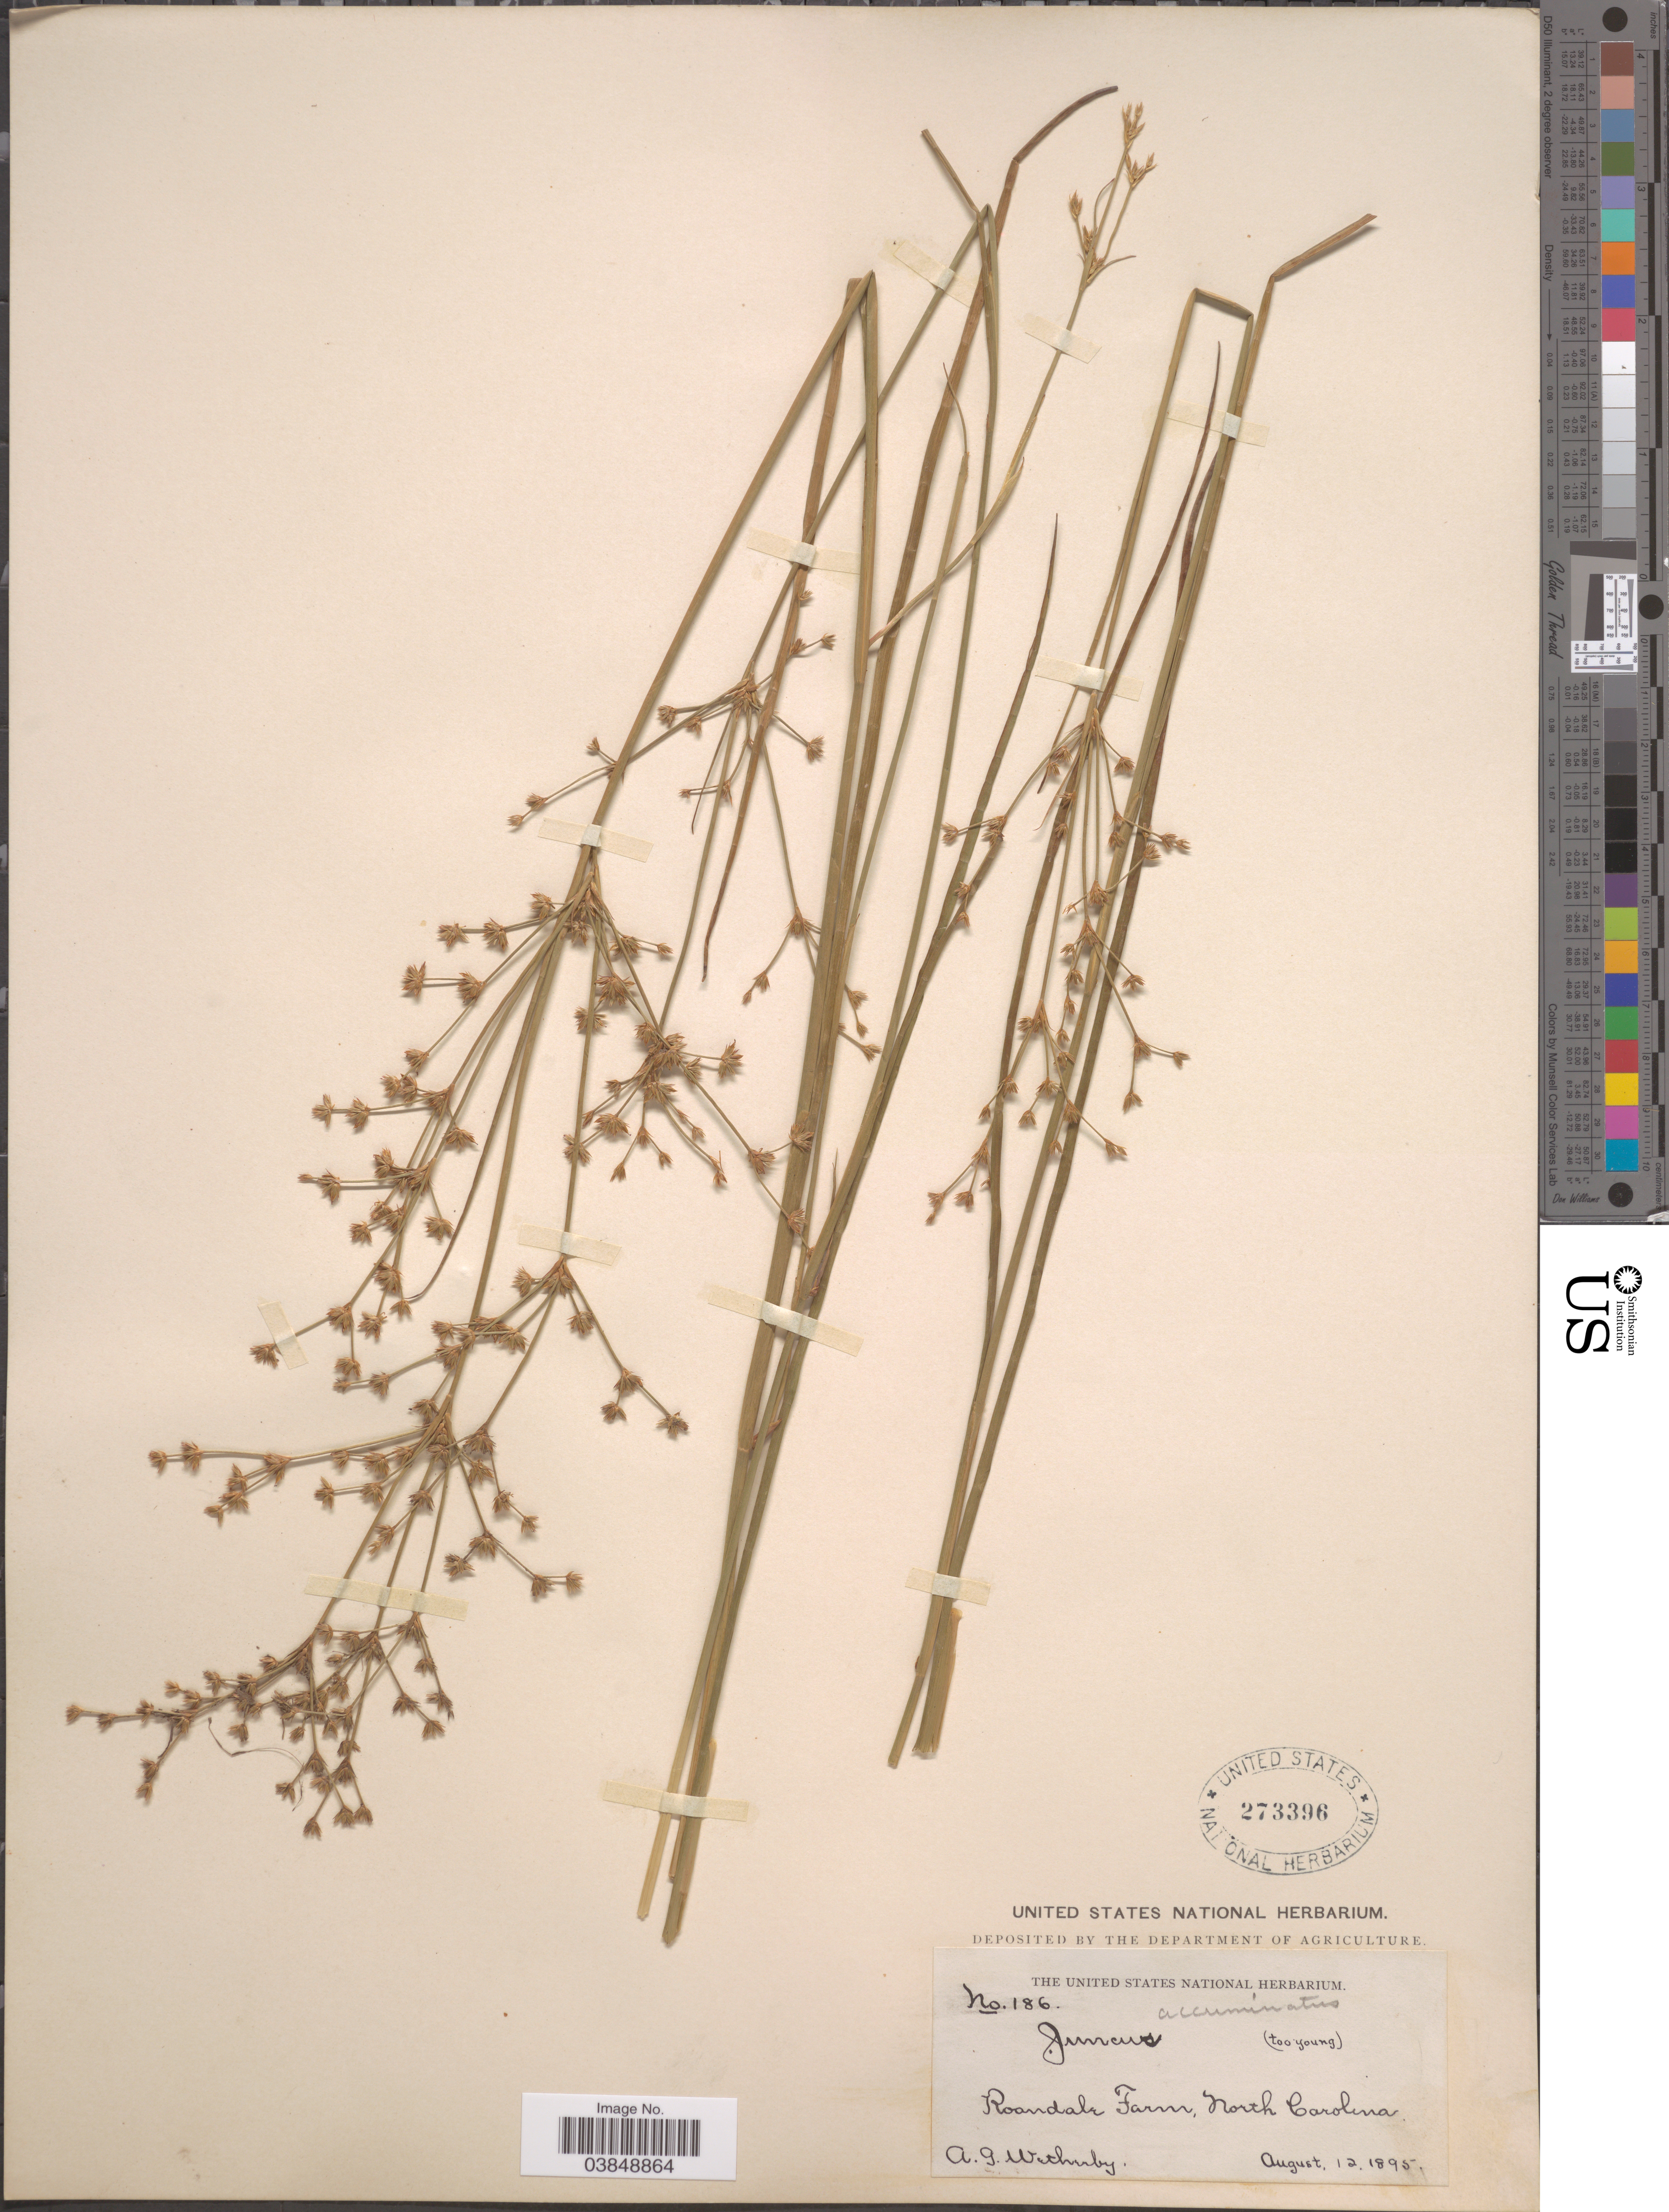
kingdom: Plantae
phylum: Tracheophyta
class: Liliopsida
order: Poales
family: Juncaceae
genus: Juncus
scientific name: Juncus acuminatus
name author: Michx.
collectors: A. Wetherby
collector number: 186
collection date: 1895-08-12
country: United States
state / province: North Carolina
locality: Roandale Farm.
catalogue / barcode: US 273396